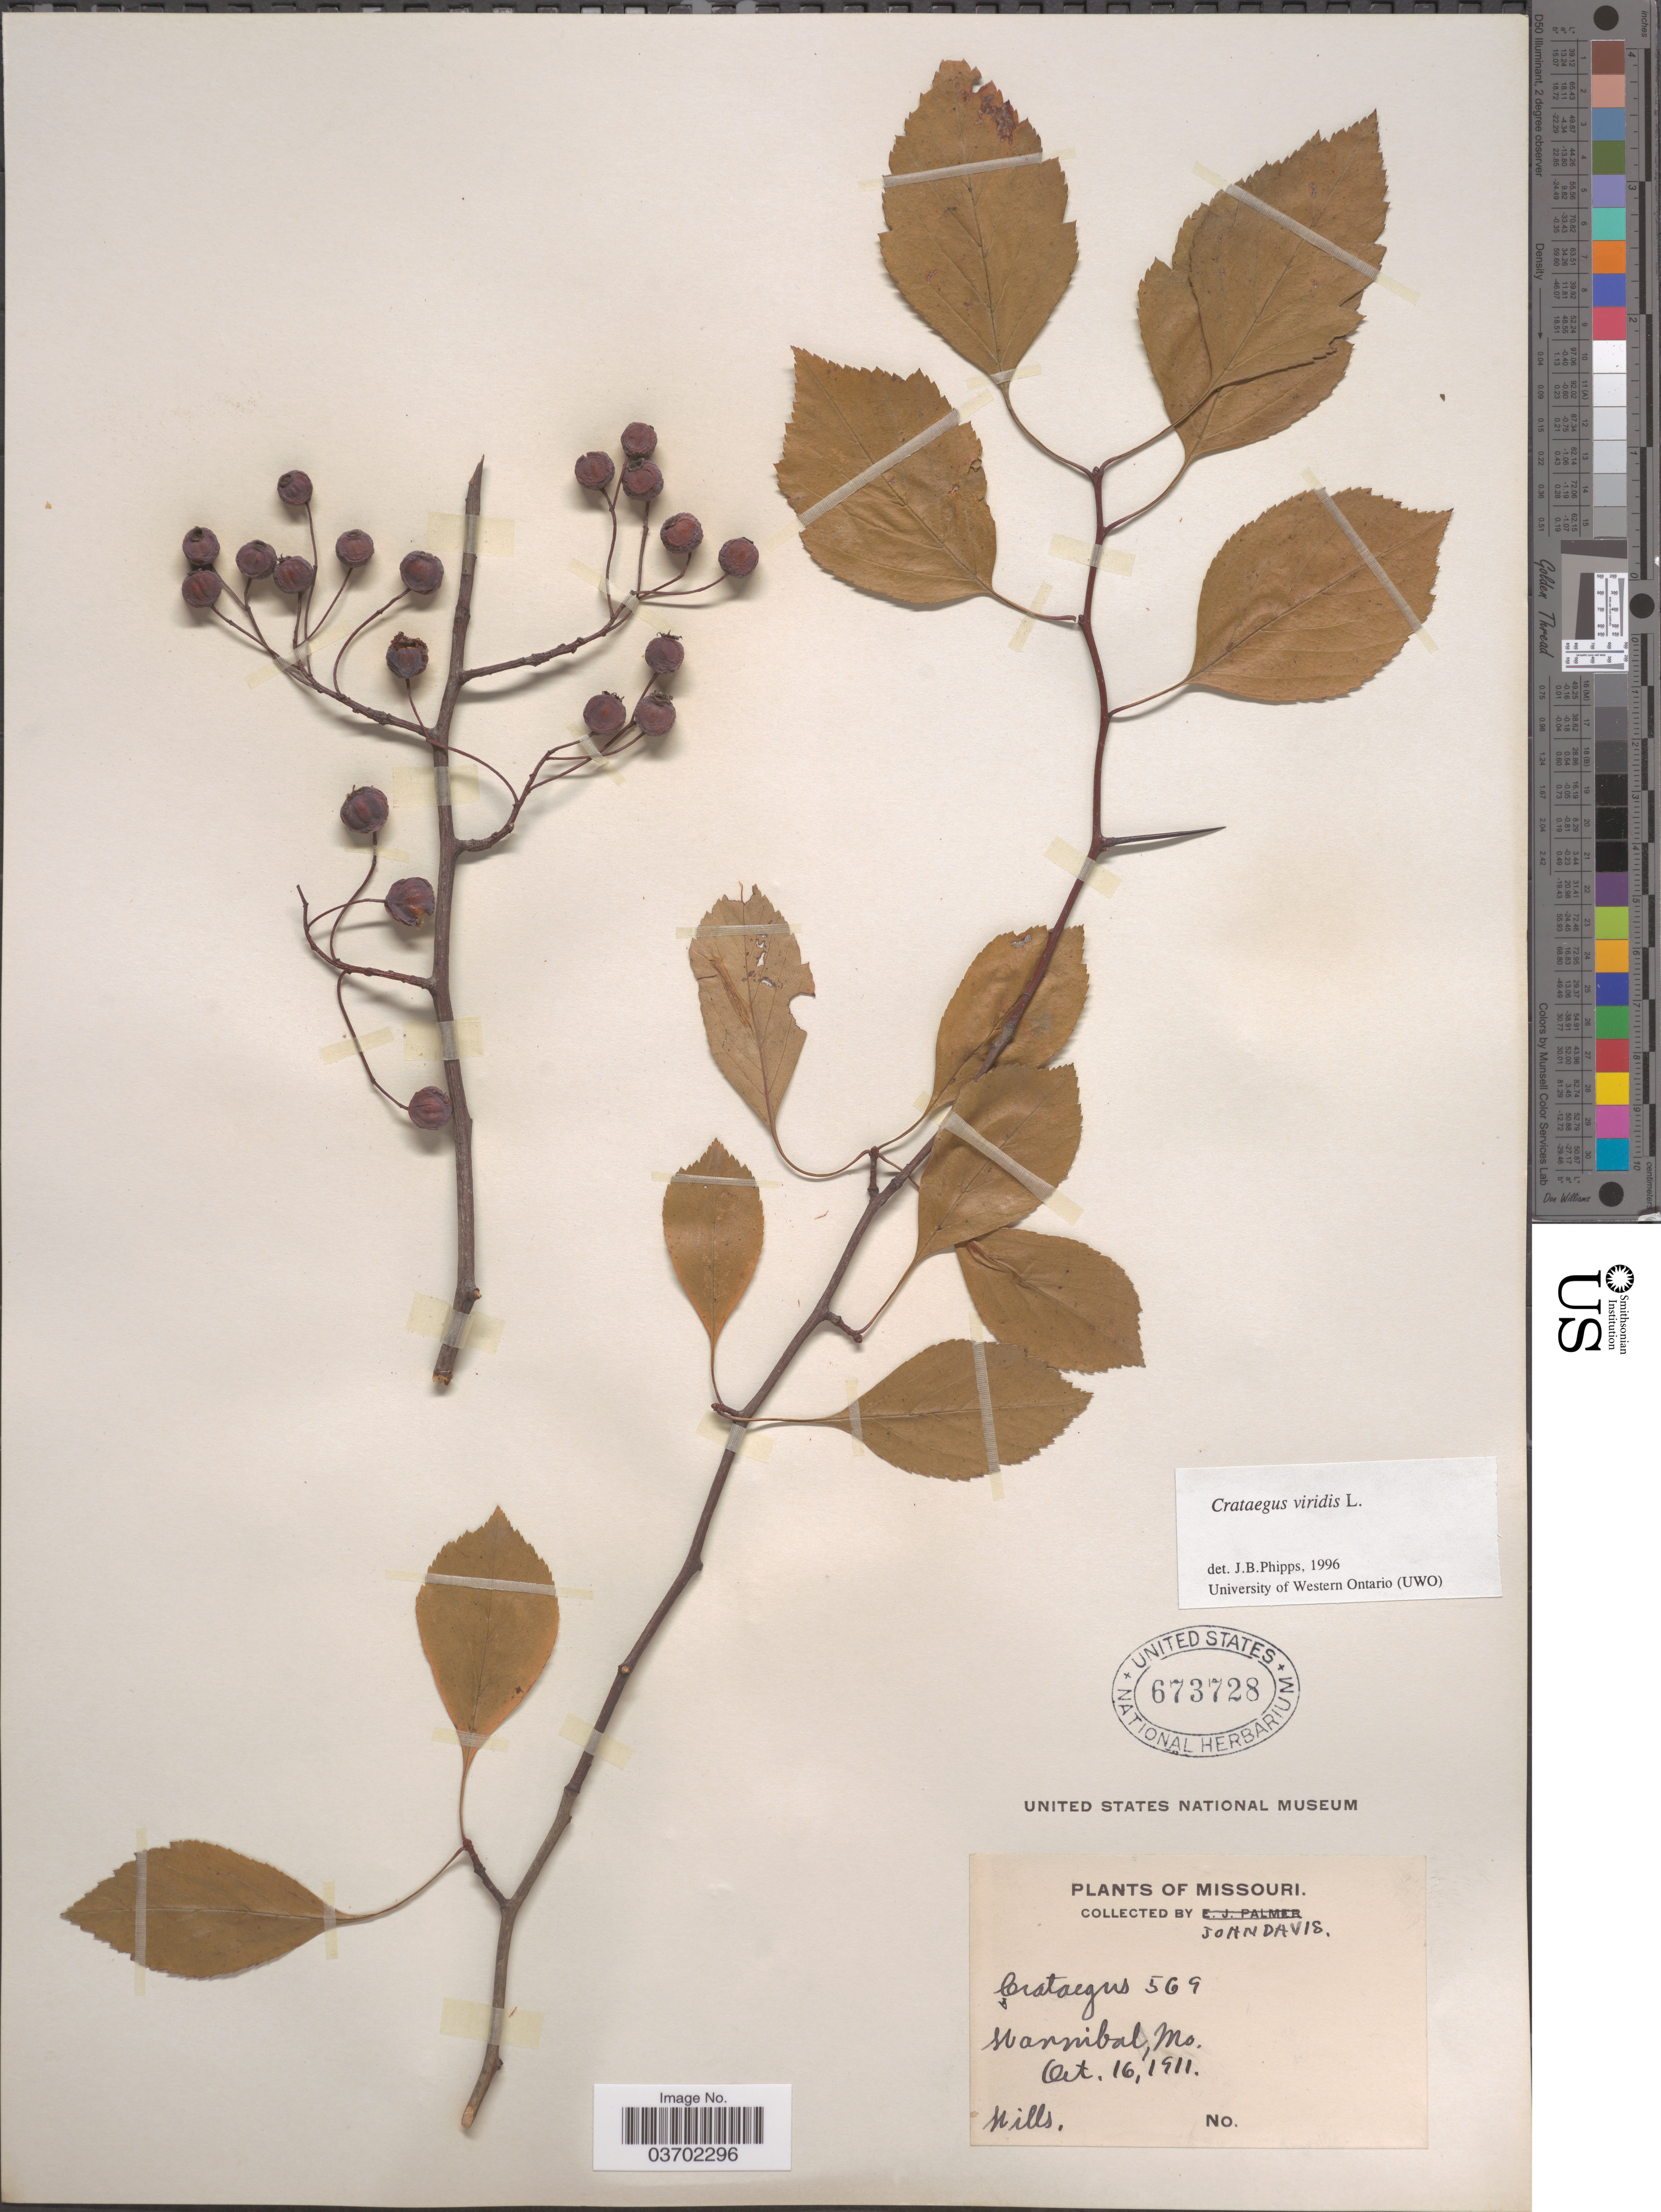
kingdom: Plantae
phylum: Tracheophyta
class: Magnoliopsida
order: Rosales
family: Rosaceae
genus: Crataegus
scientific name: Crataegus viridis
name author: L.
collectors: J. Davis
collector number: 569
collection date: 1911-10-16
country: United States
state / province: Missouri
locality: Hannibal.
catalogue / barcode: US 673728